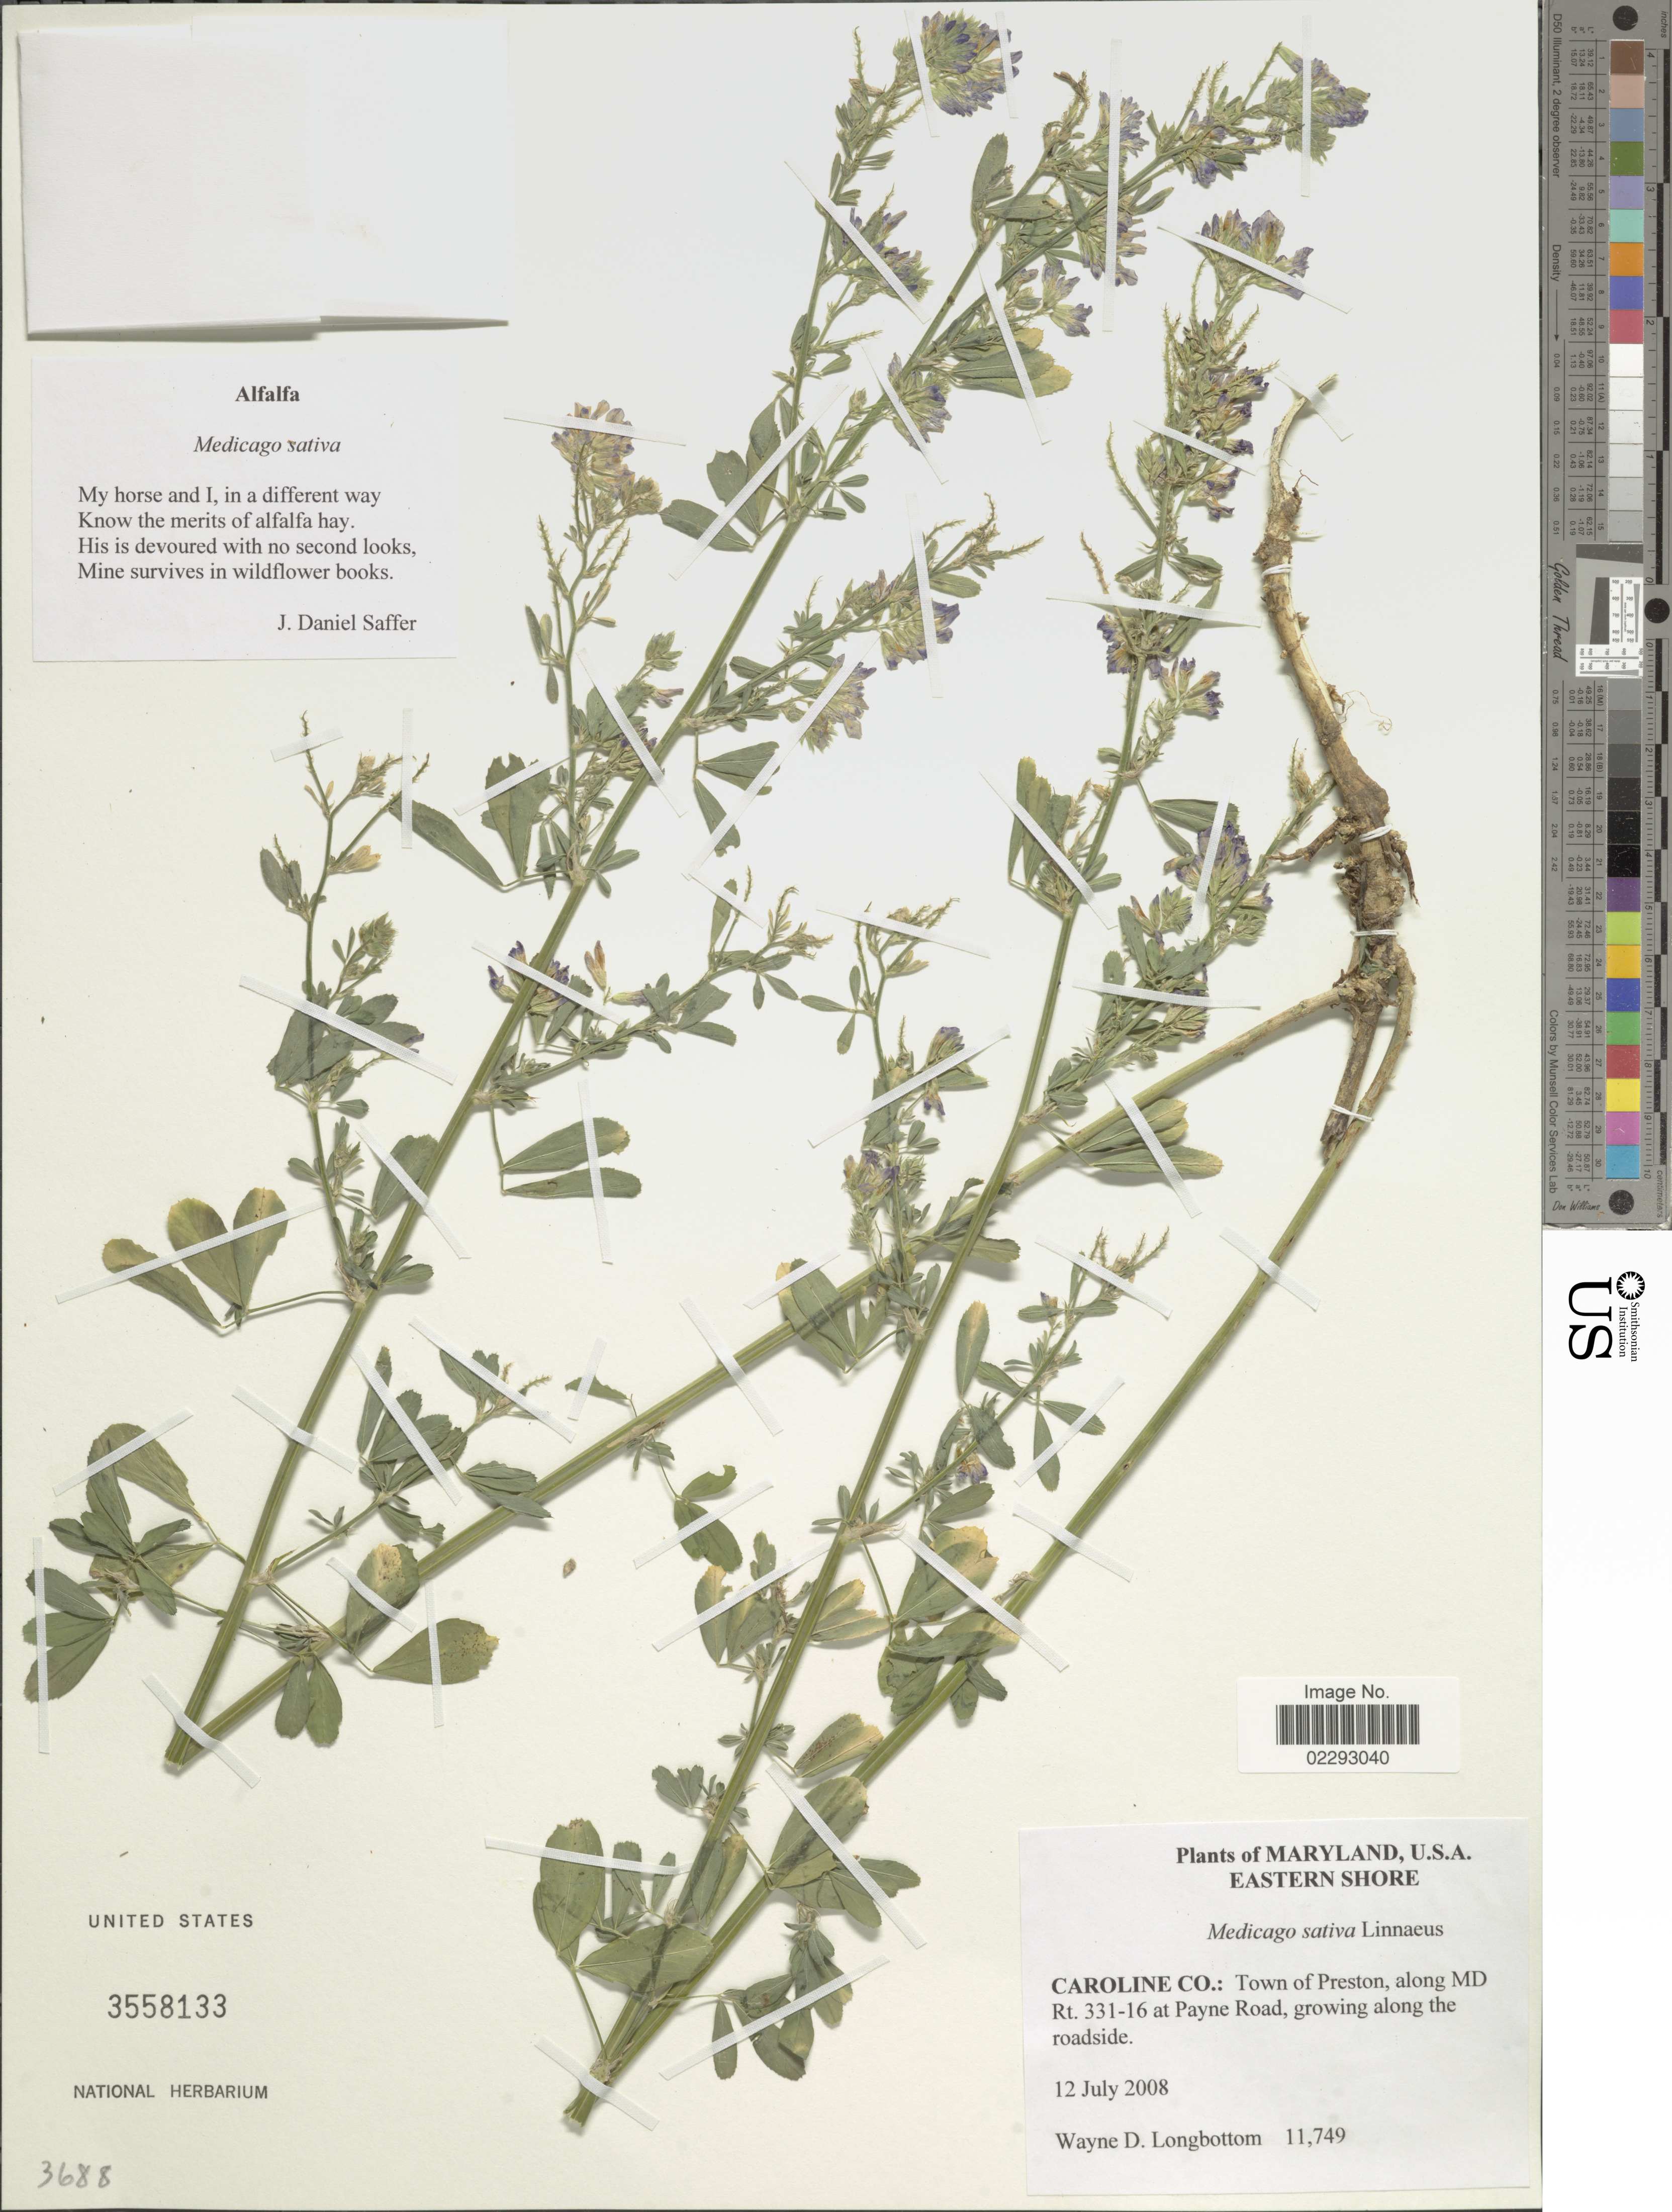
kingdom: Plantae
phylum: Tracheophyta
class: Magnoliopsida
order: Fabales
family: Fabaceae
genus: Medicago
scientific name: Medicago sativa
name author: L.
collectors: W. D. Longbottom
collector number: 11749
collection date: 2008-07-12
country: United States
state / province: Maryland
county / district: Caroline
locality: Maryland, U.S. A. Caroline Co.: Town of Preston, along MD Rt.331-16 at Payne Road, growing along the roadside.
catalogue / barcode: US 3558133